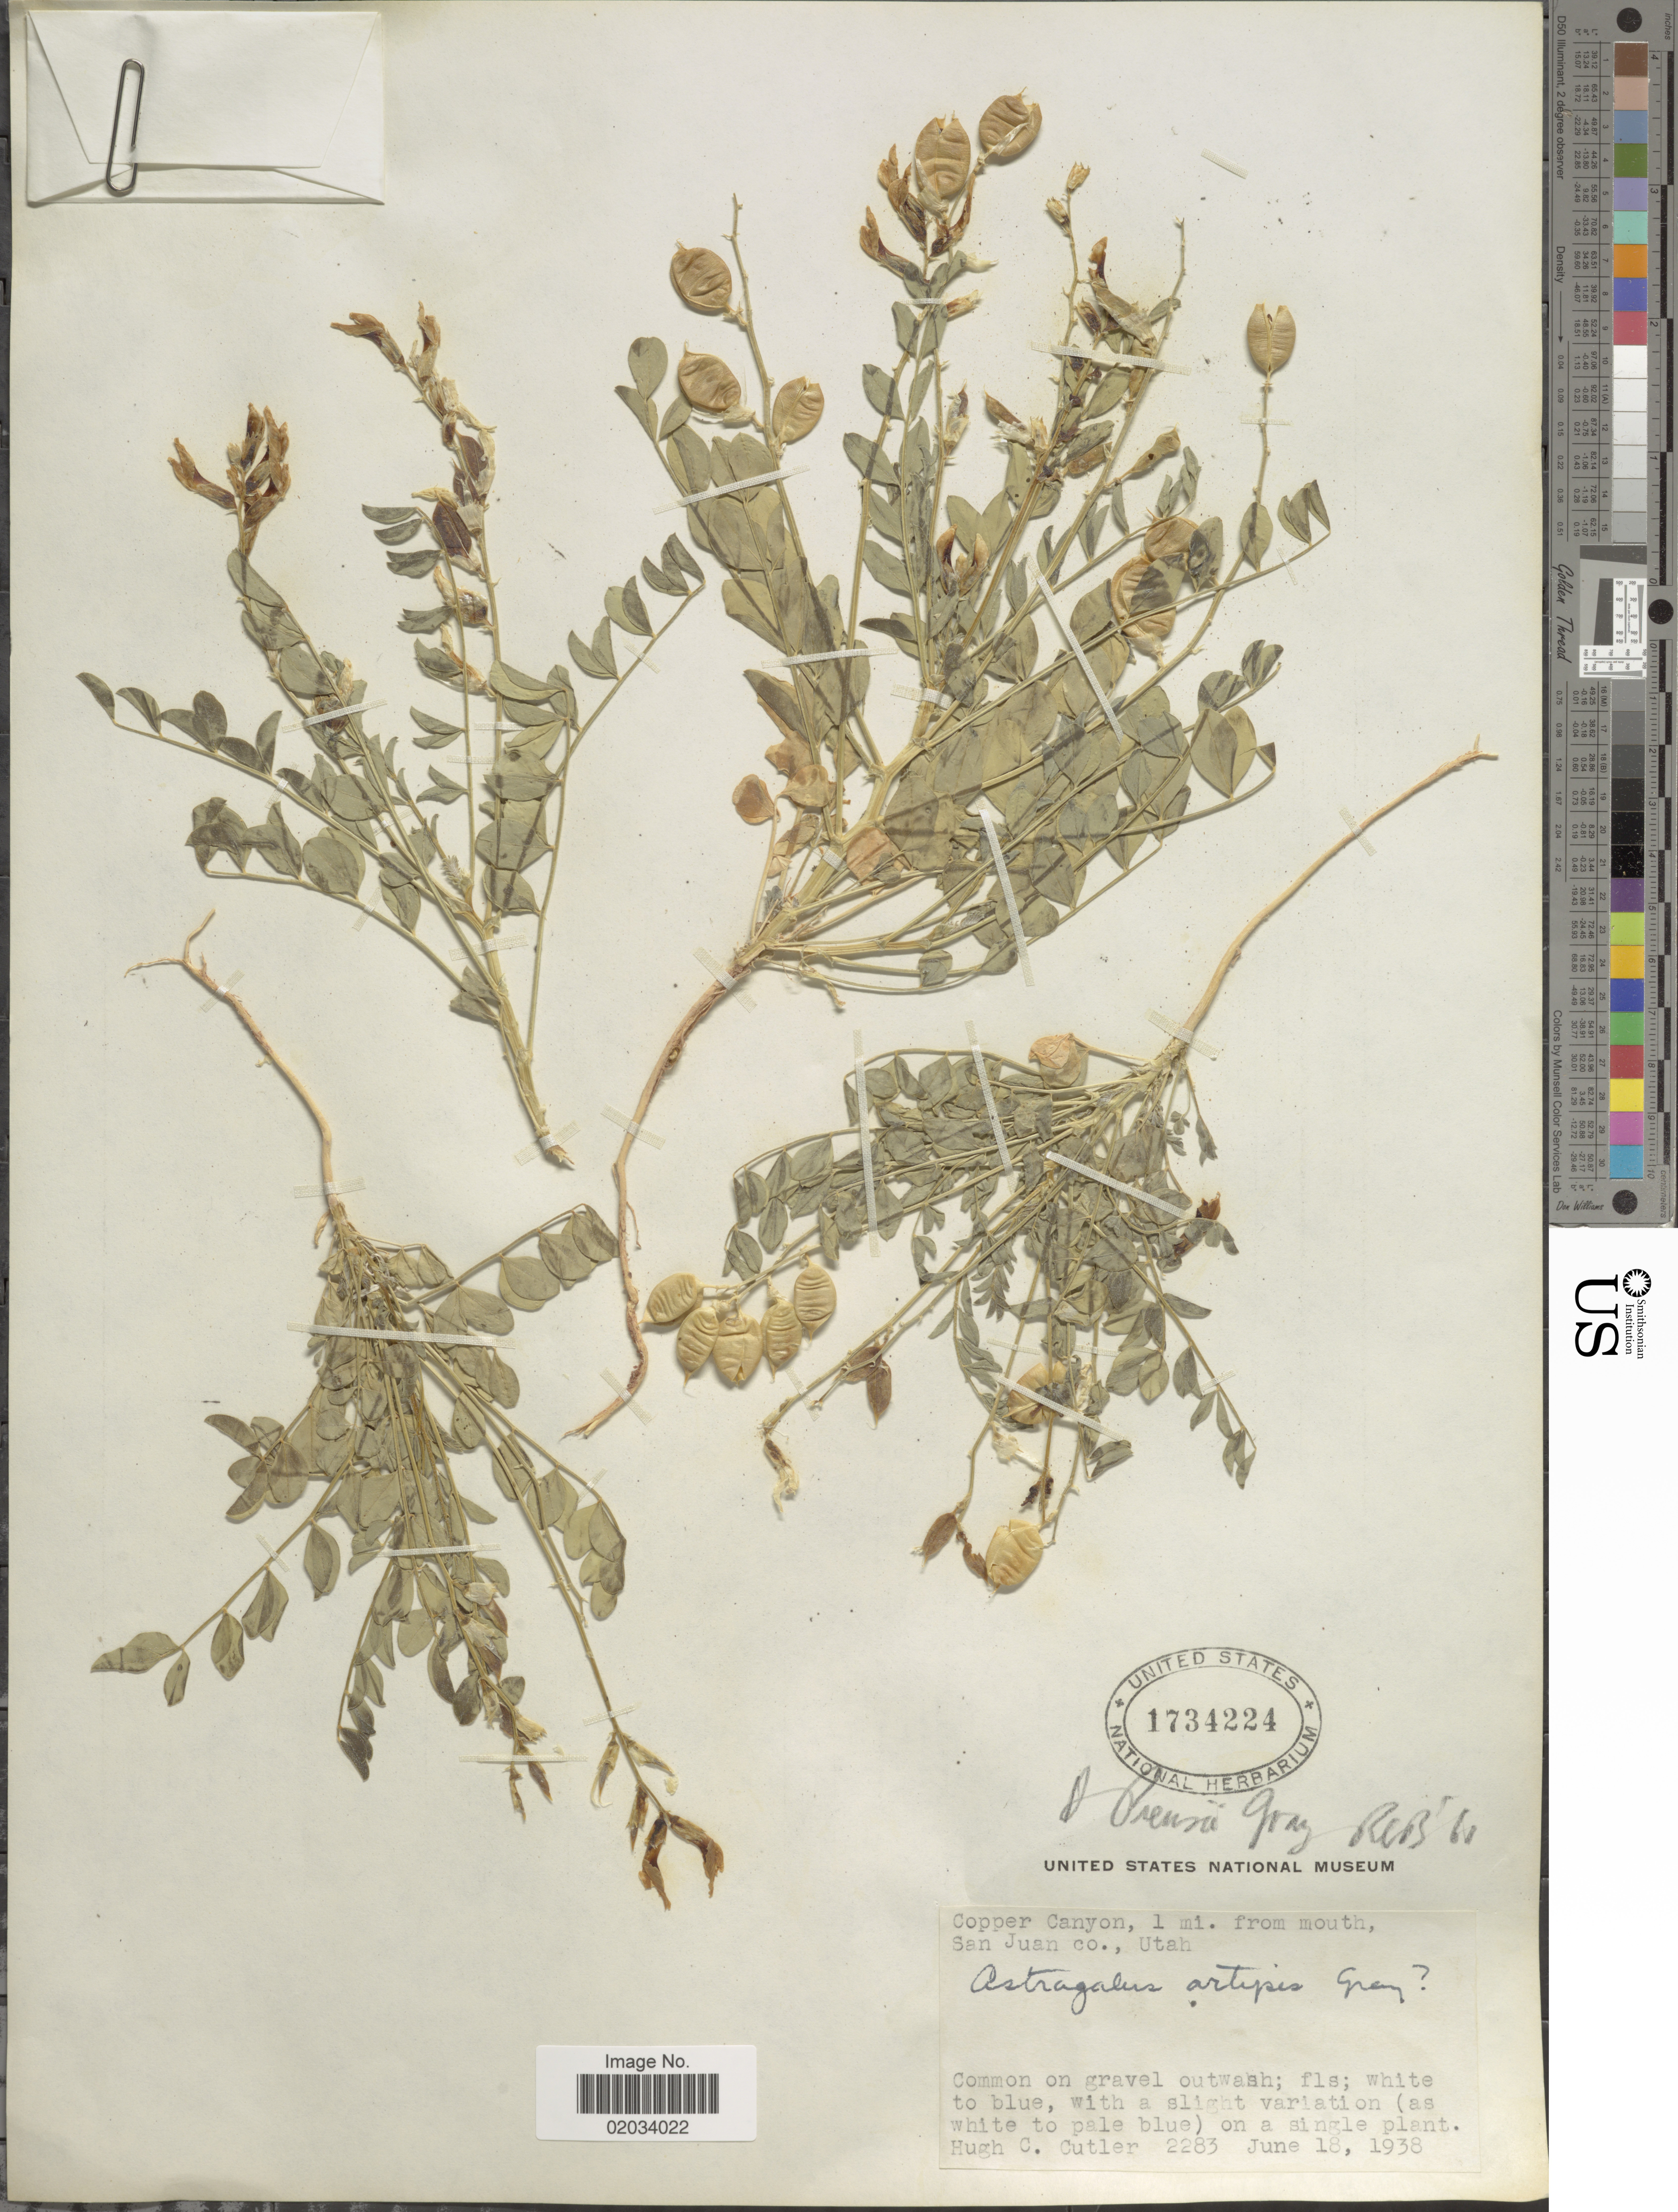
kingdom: Plantae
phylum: Tracheophyta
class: Magnoliopsida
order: Fabales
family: Fabaceae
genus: Astragalus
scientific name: Astragalus preussii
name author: A. Gray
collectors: H. C. Cutler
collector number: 2283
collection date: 1938-06-18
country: United States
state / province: Utah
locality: Copper Canyon, 1 mi. from mouth, San Juan co.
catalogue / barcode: US 1734224